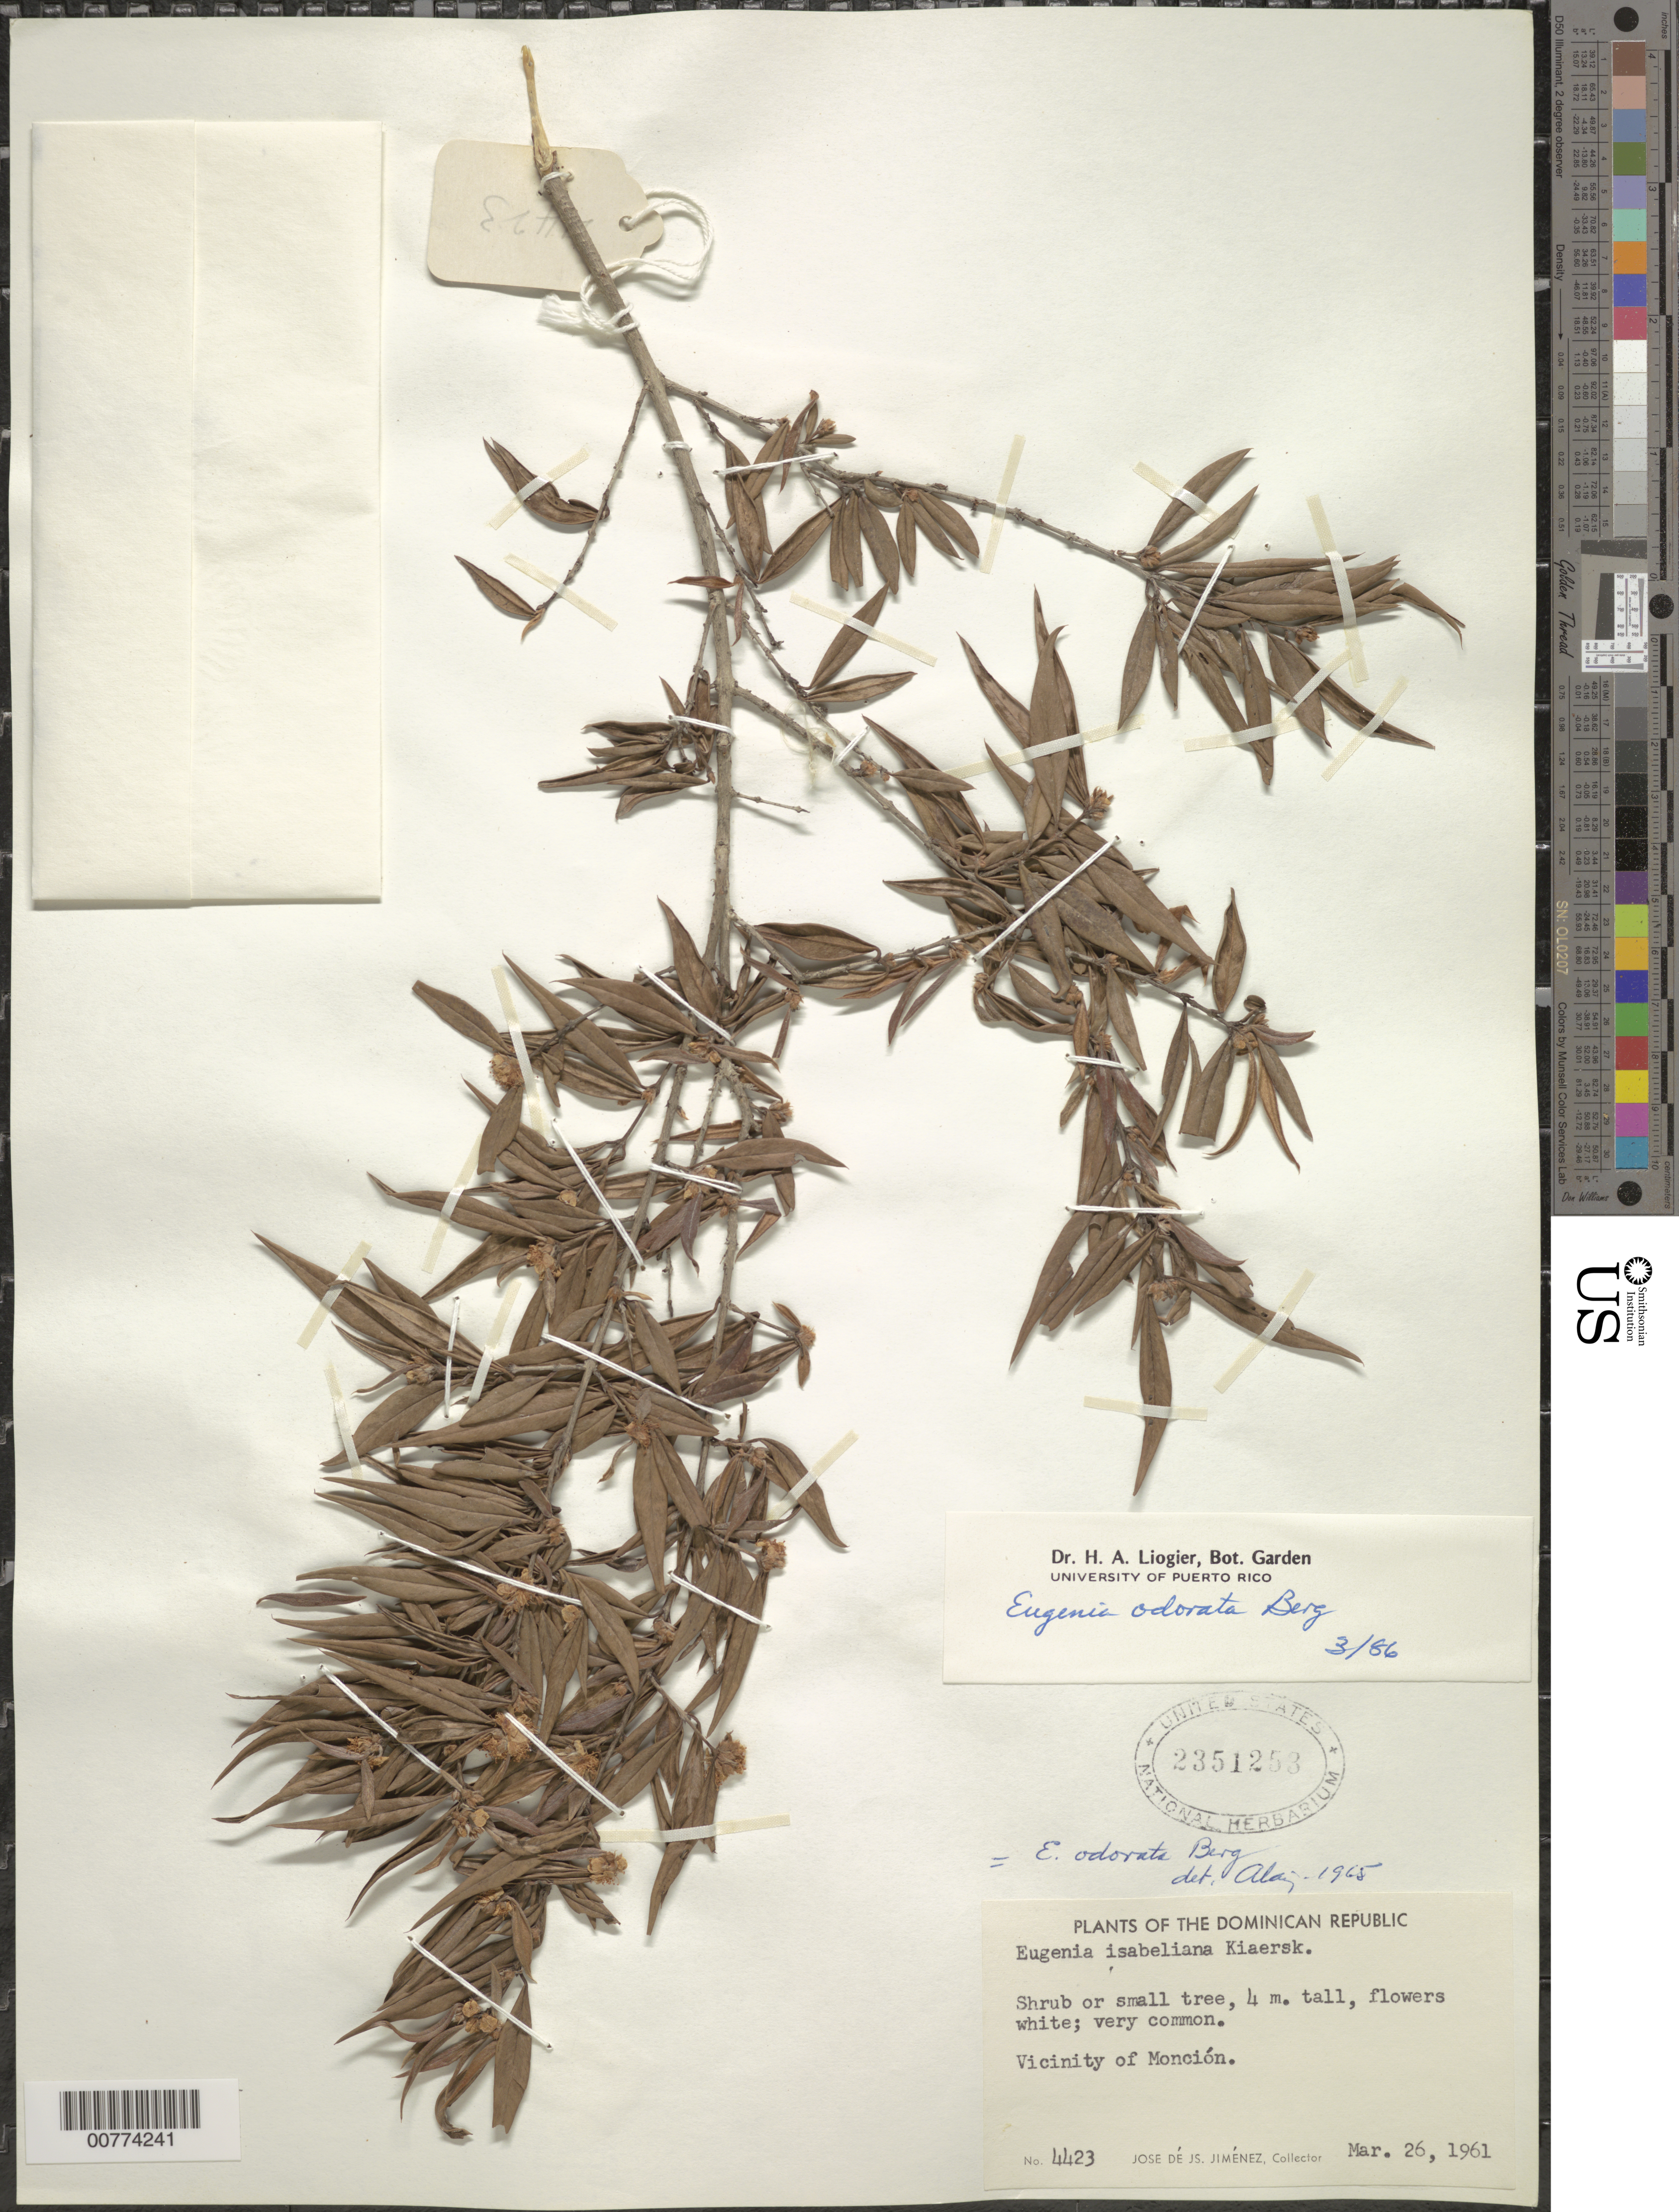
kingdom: Plantae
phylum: Tracheophyta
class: Magnoliopsida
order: Myrtales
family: Myrtaceae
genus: Eugenia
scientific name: Eugenia isabeliana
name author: Kiaersk.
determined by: Liogier, Alain H.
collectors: J. J. Jiménez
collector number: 4423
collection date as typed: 26 Mar 1961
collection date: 1961-03-26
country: Dominican Republic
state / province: Monte Cristi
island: Hispaniola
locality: Vicinity of Monción.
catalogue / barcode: US 2351253